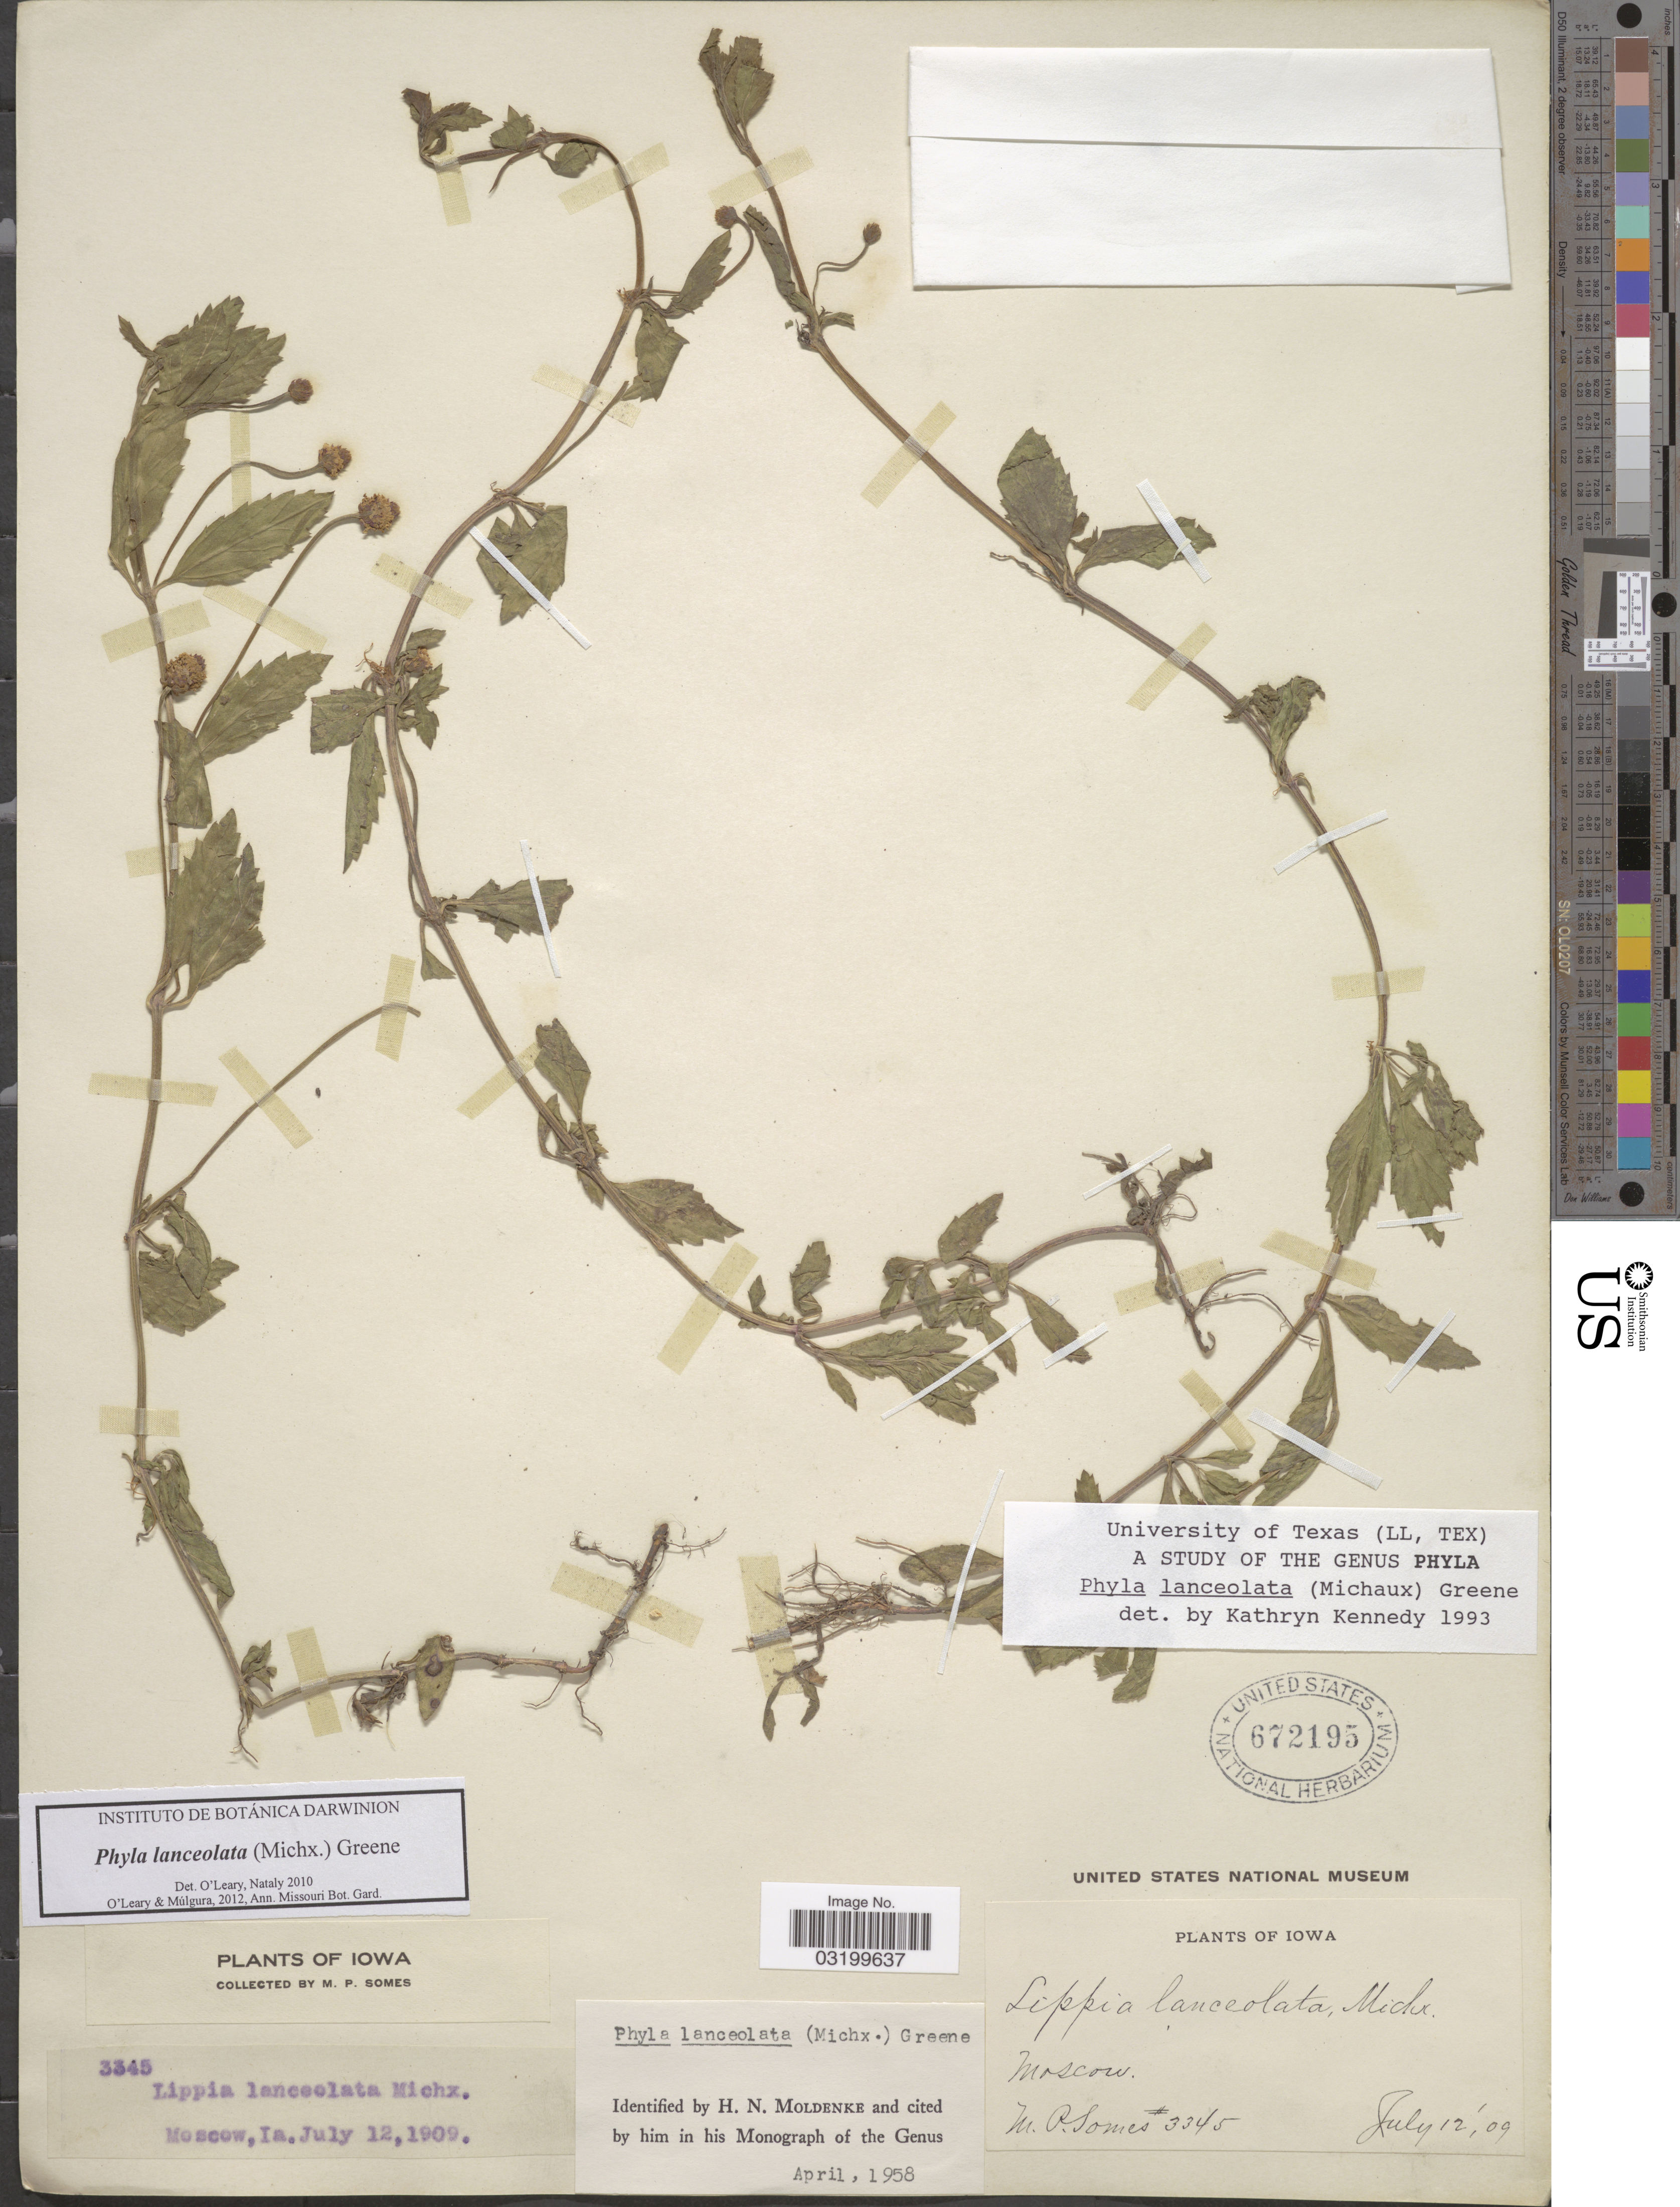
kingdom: Plantae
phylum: Tracheophyta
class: Magnoliopsida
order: Lamiales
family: Verbenaceae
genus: Phyla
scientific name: Phyla lanceolata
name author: (Michx.) Greene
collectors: M. Somes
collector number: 3345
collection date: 1909-07-12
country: United States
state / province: Iowa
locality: Moscow.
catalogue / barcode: US 672195